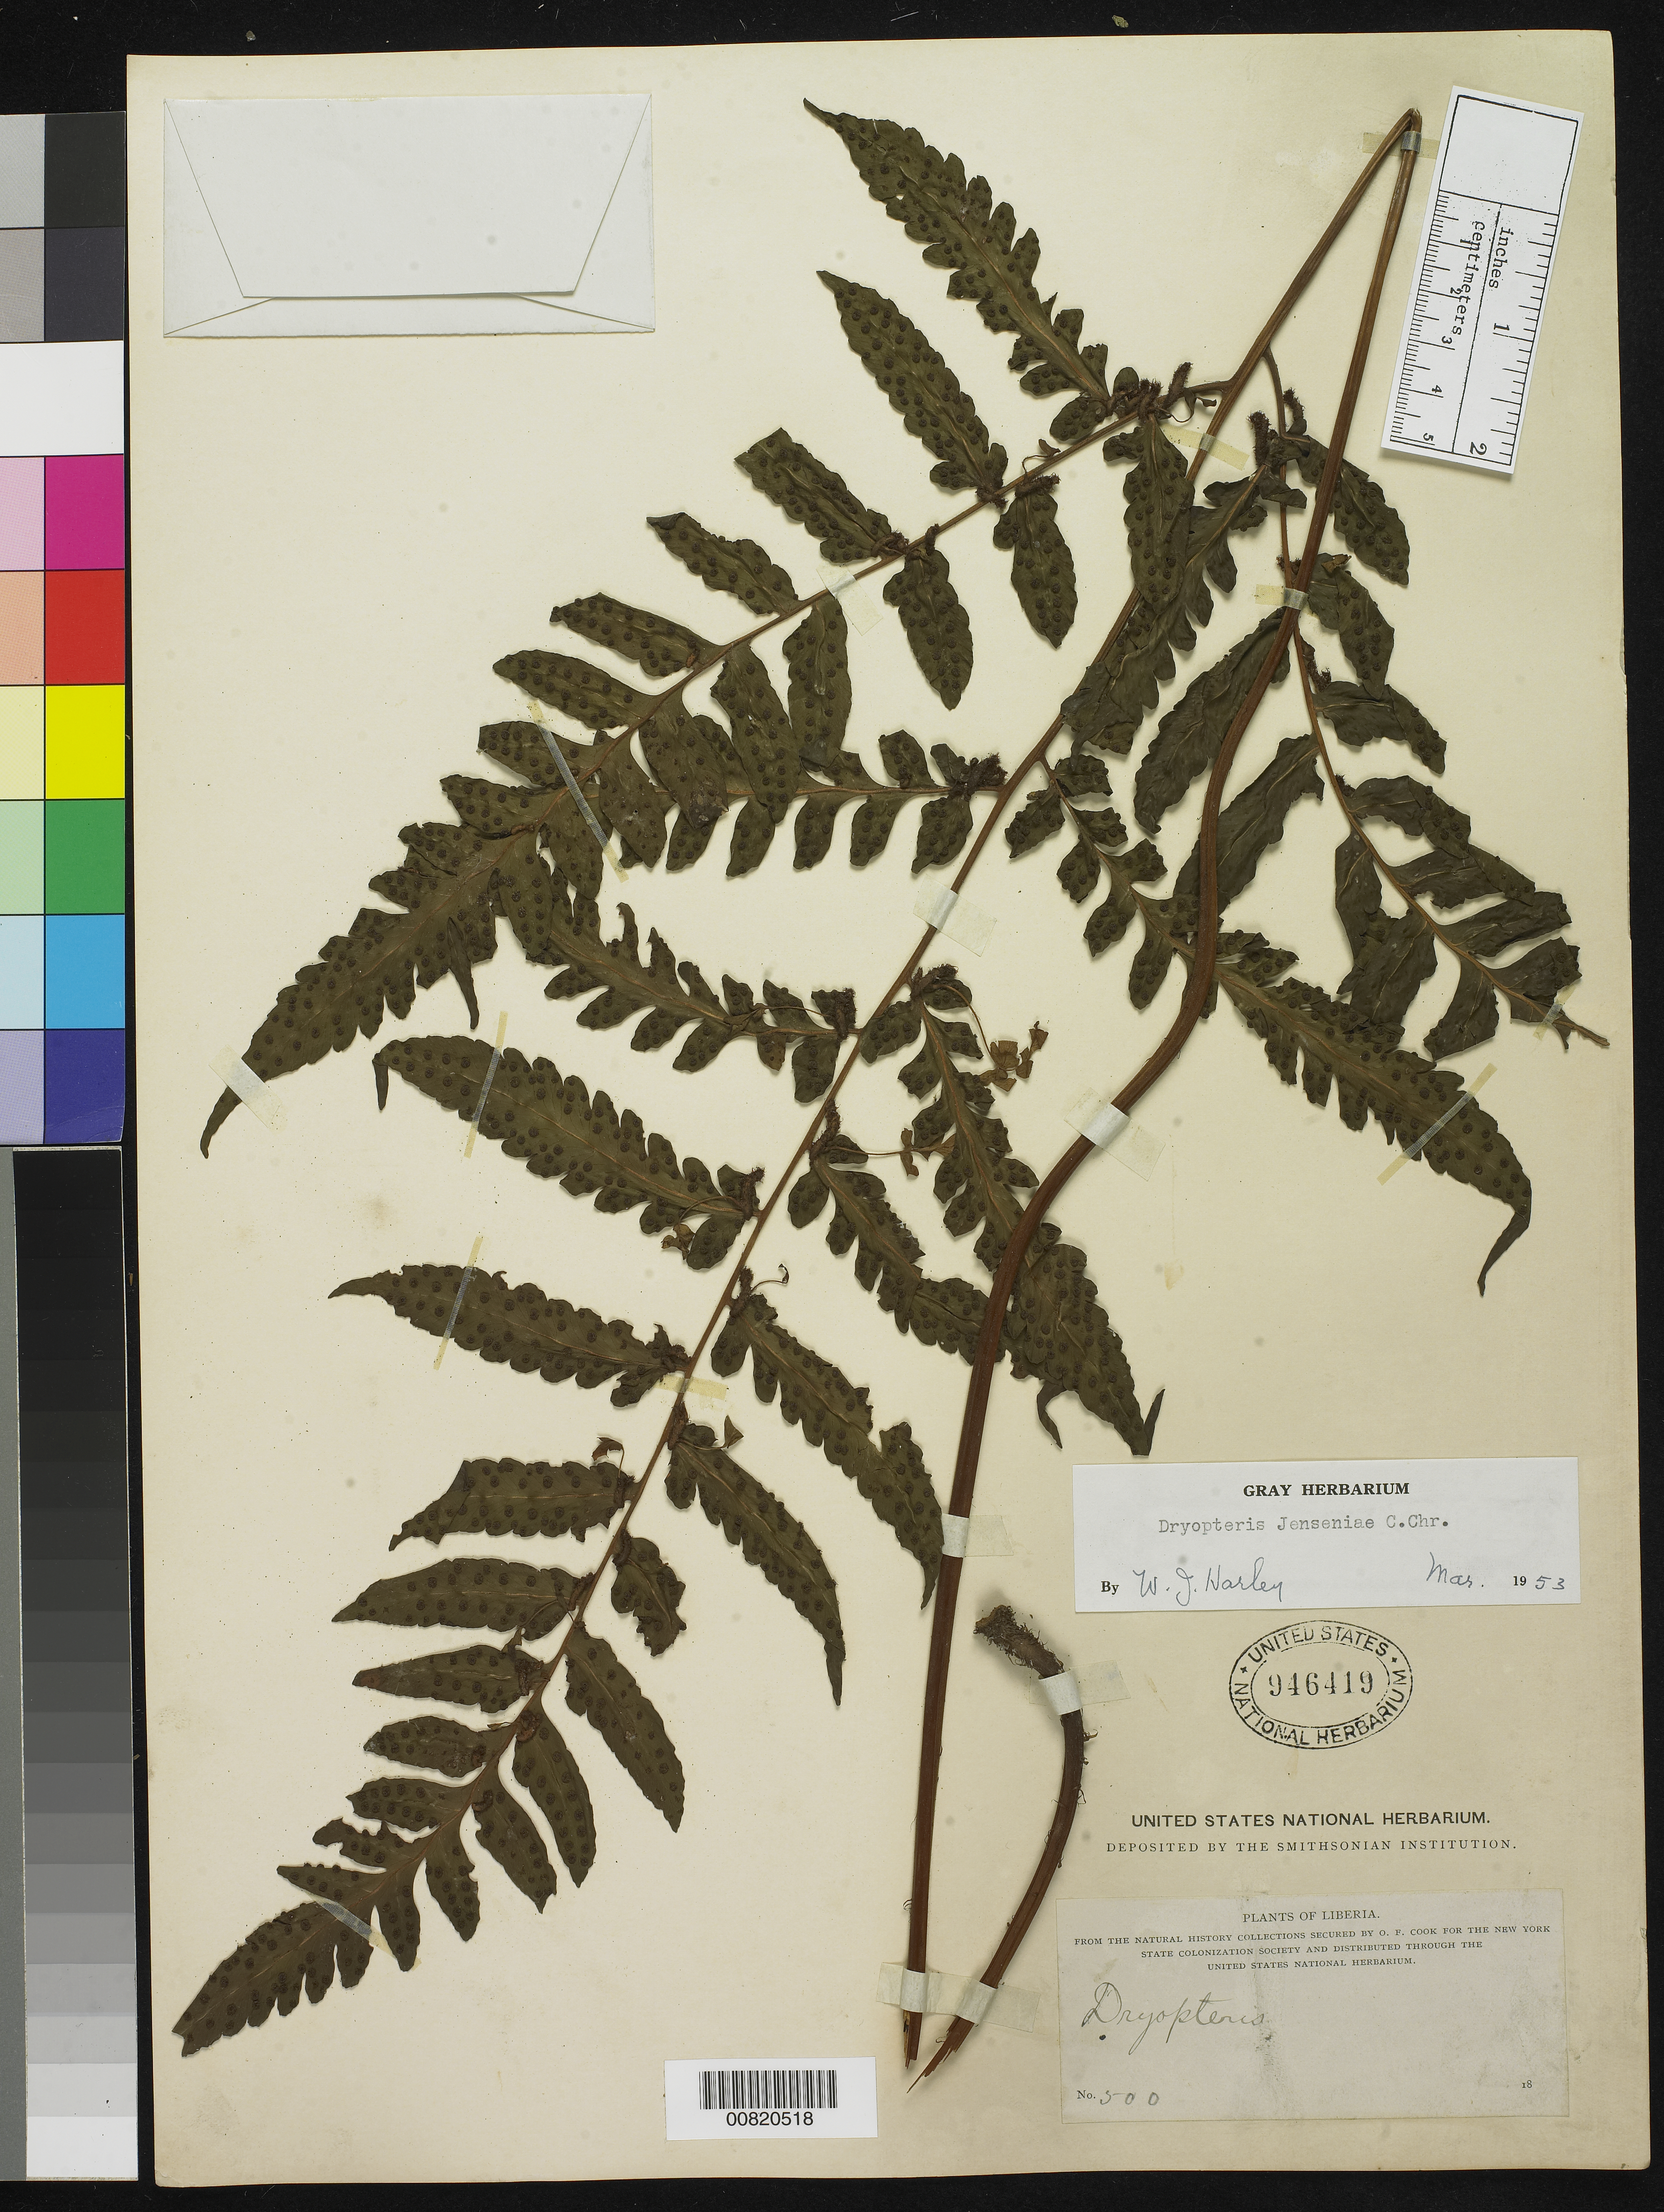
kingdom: Plantae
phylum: Tracheophyta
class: Polypodiopsida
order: Polypodiales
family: Tectariaceae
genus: Triplophyllum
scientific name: Triplophyllum jenseniae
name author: (C. Chr.)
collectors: O. F. Cook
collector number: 500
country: Liberia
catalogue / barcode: US 946419